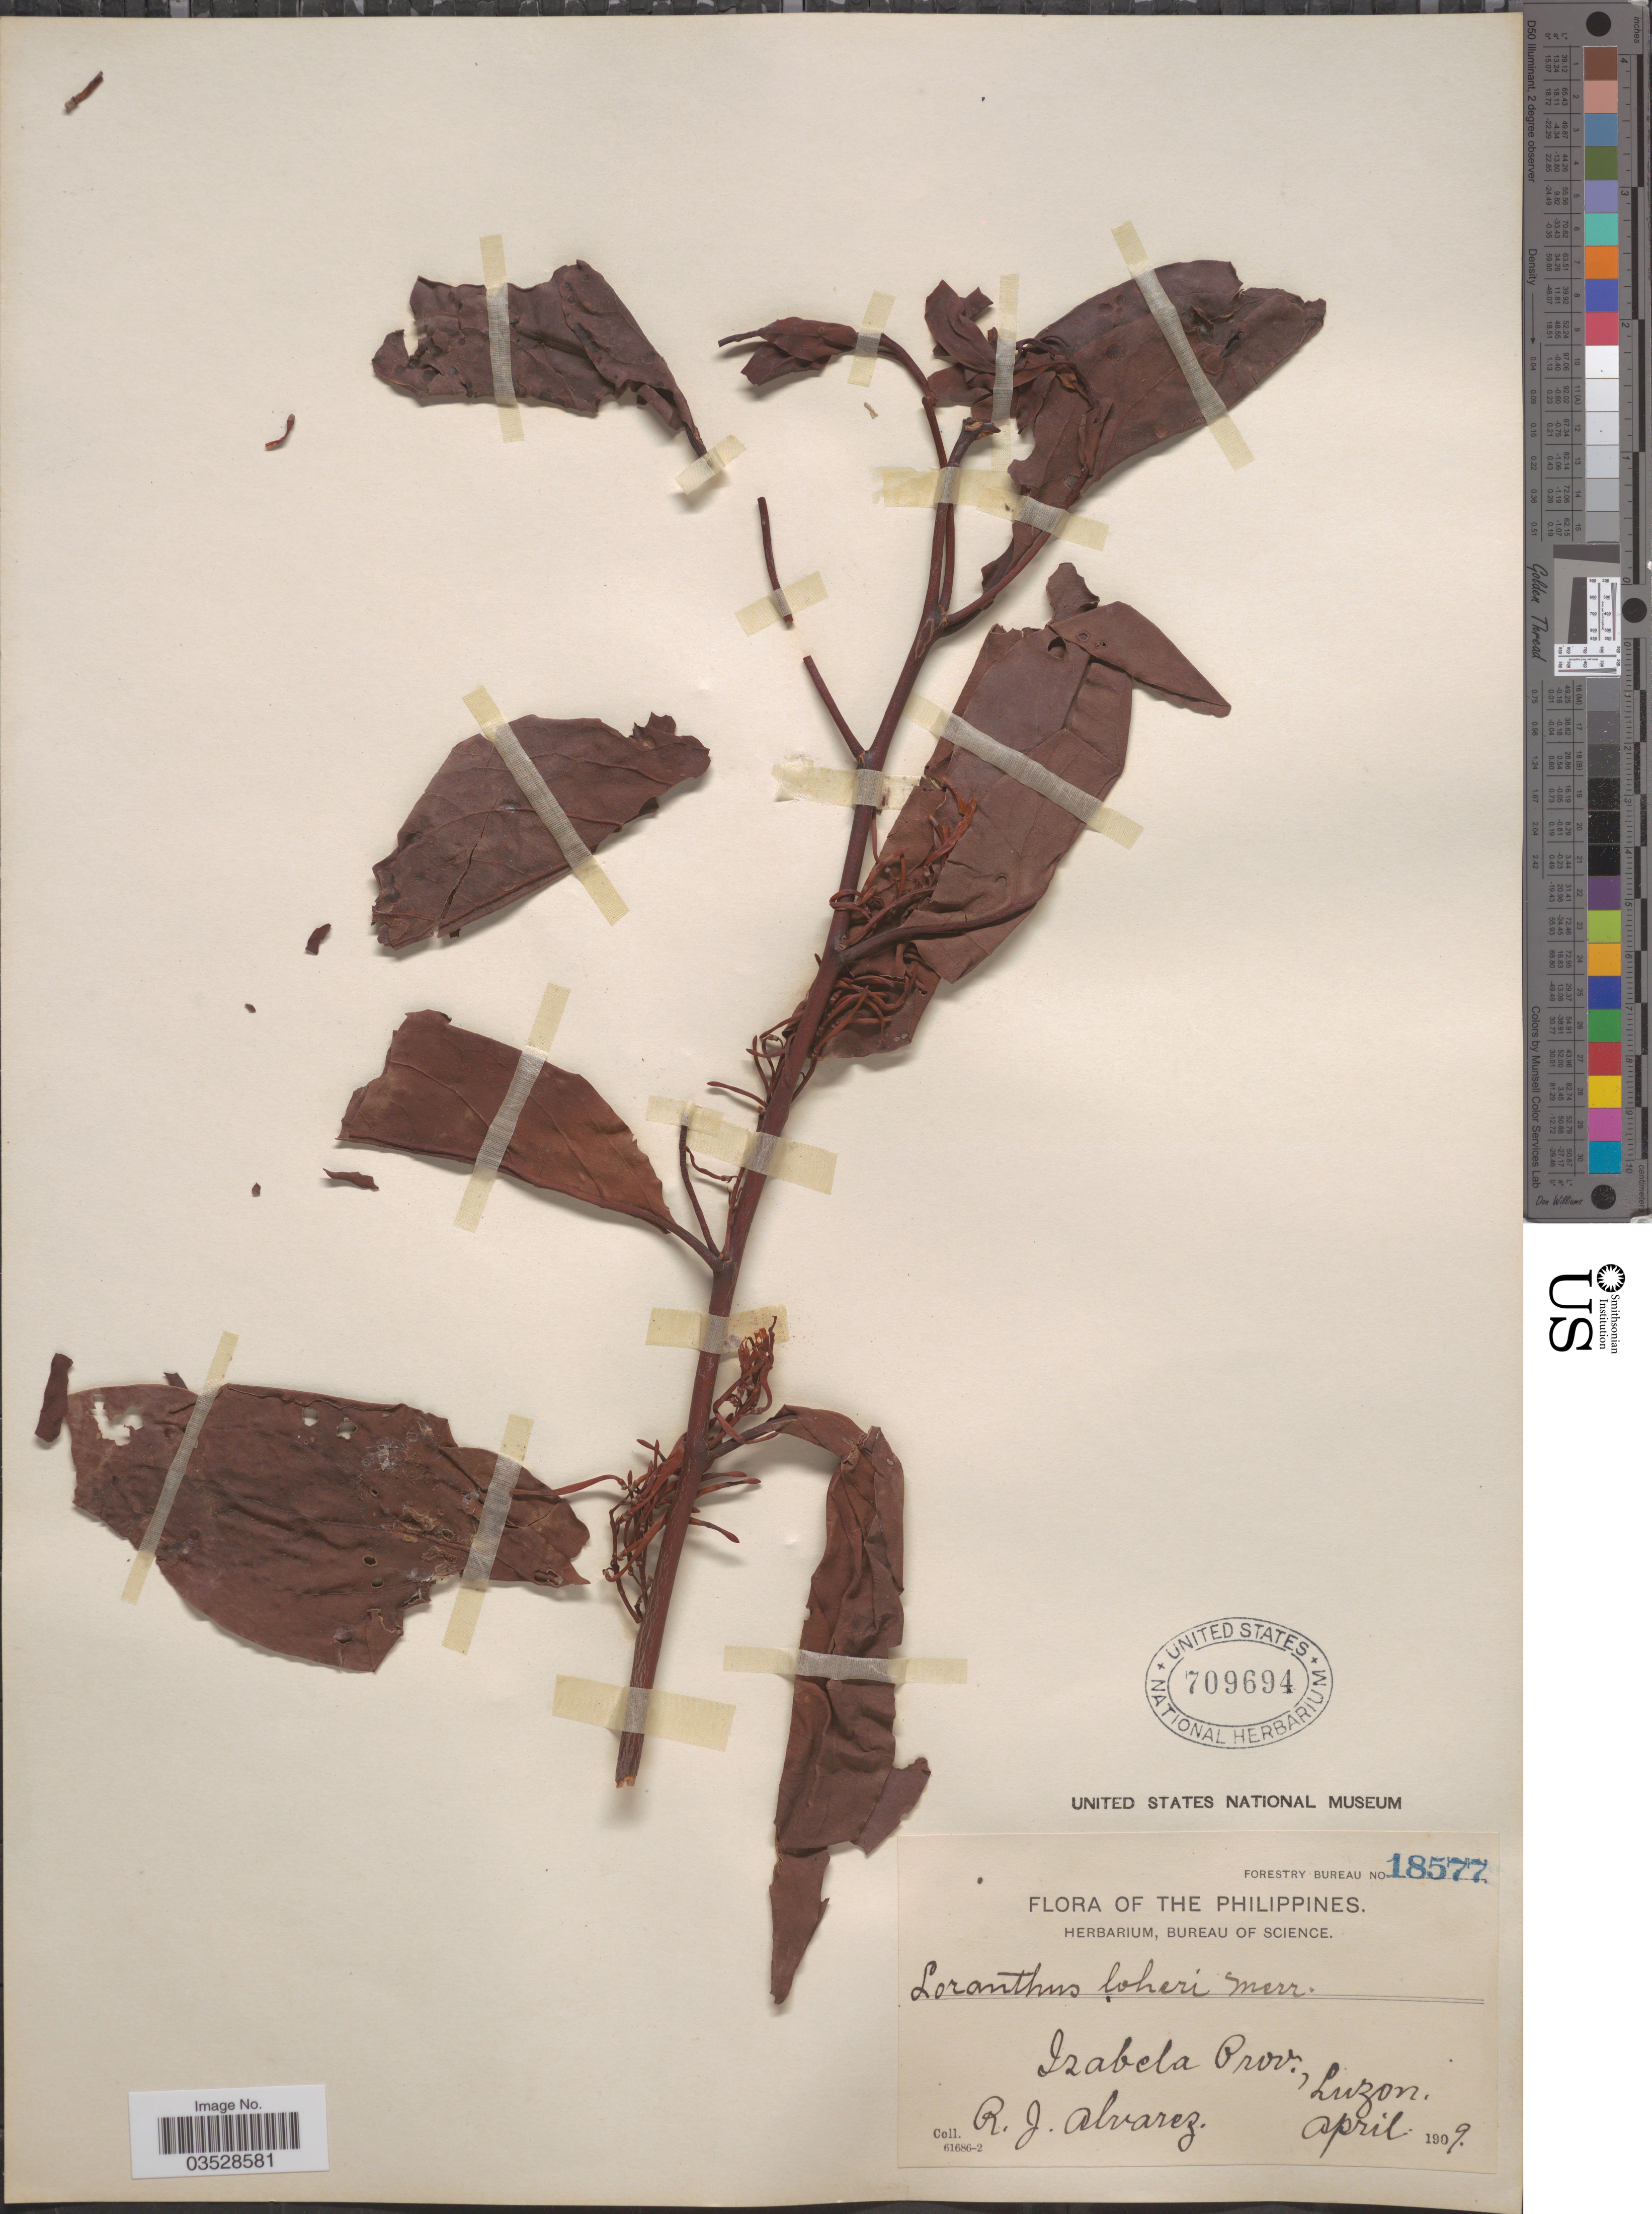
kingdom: Plantae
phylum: Tracheophyta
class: Magnoliopsida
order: Santalales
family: Loranthaceae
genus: Loranthus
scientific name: Loranthus loheri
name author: Merr.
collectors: R. Alvarez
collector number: Forestry Bureau 18577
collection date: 1909-04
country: Philippines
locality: Izabela Prov., Luzon.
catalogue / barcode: US 709694